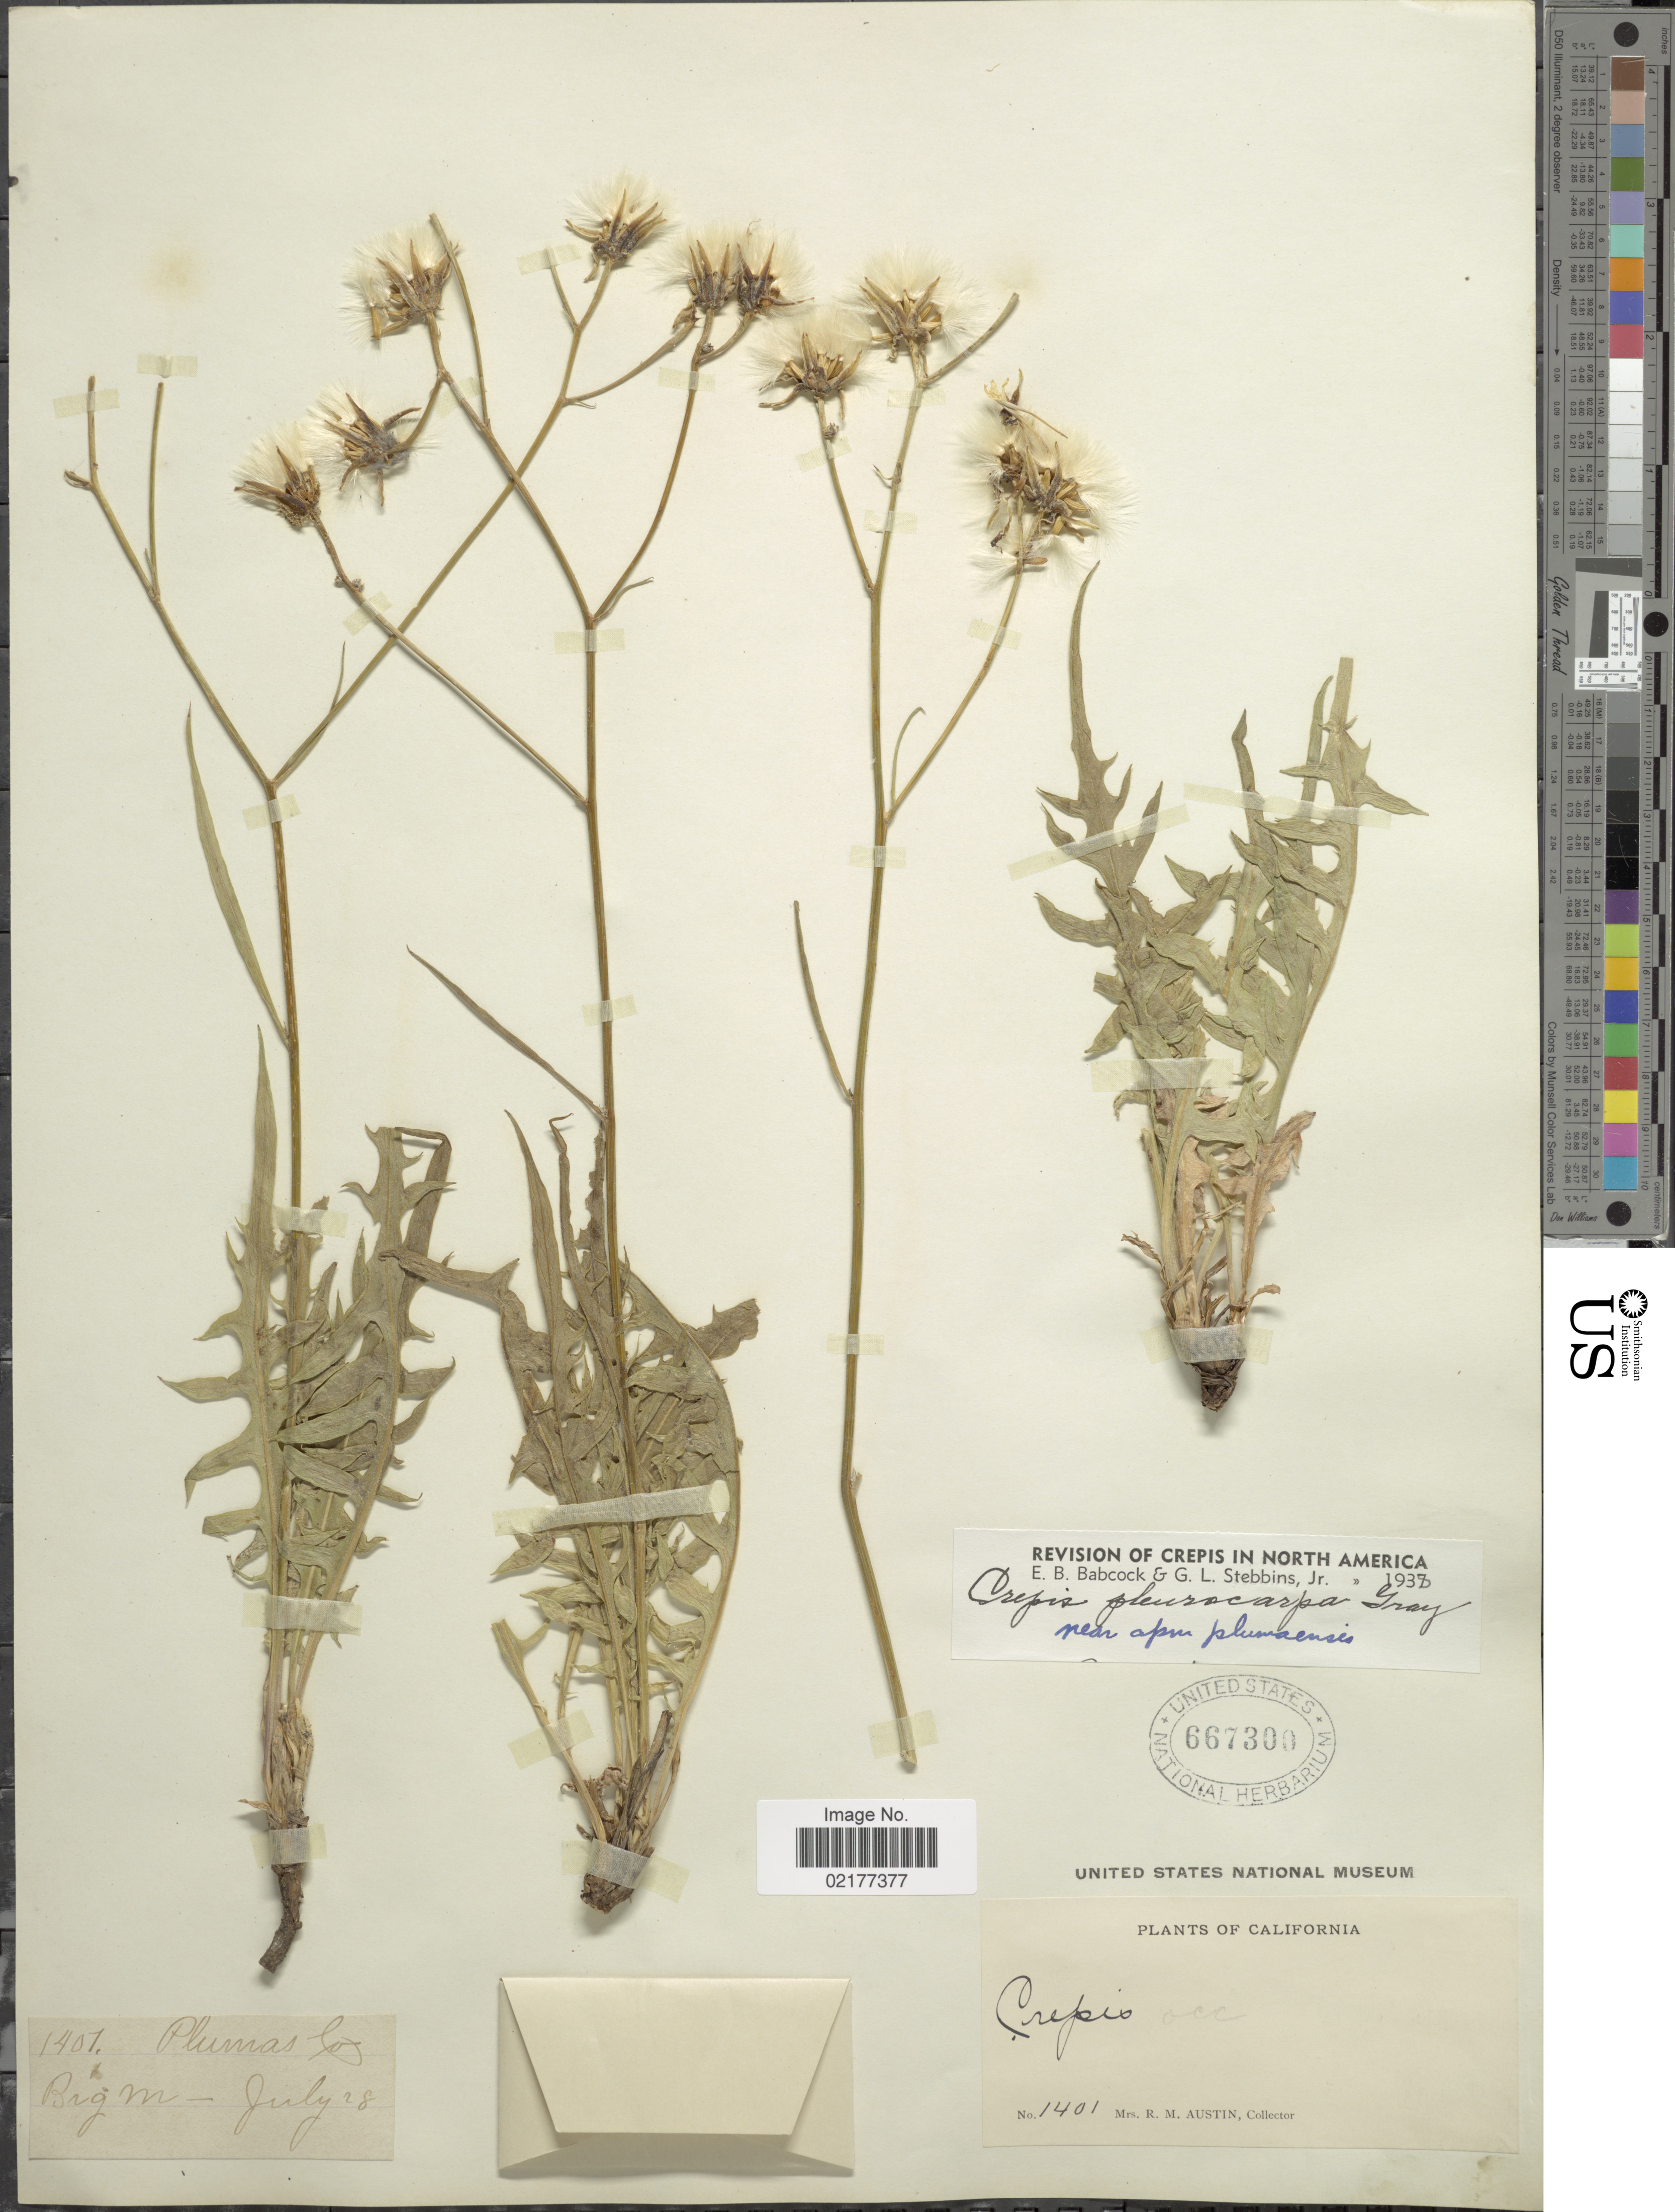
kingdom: Plantae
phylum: Tracheophyta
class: Magnoliopsida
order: Asterales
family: Asteraceae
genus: Crepis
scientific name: Crepis pleurocarpa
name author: A. Gray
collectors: R. Austin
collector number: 1401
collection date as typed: Transcribed d/m/y: /7/28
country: United States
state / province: California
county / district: Plumas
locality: Big M., Plumas Co.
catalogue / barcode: US 667300